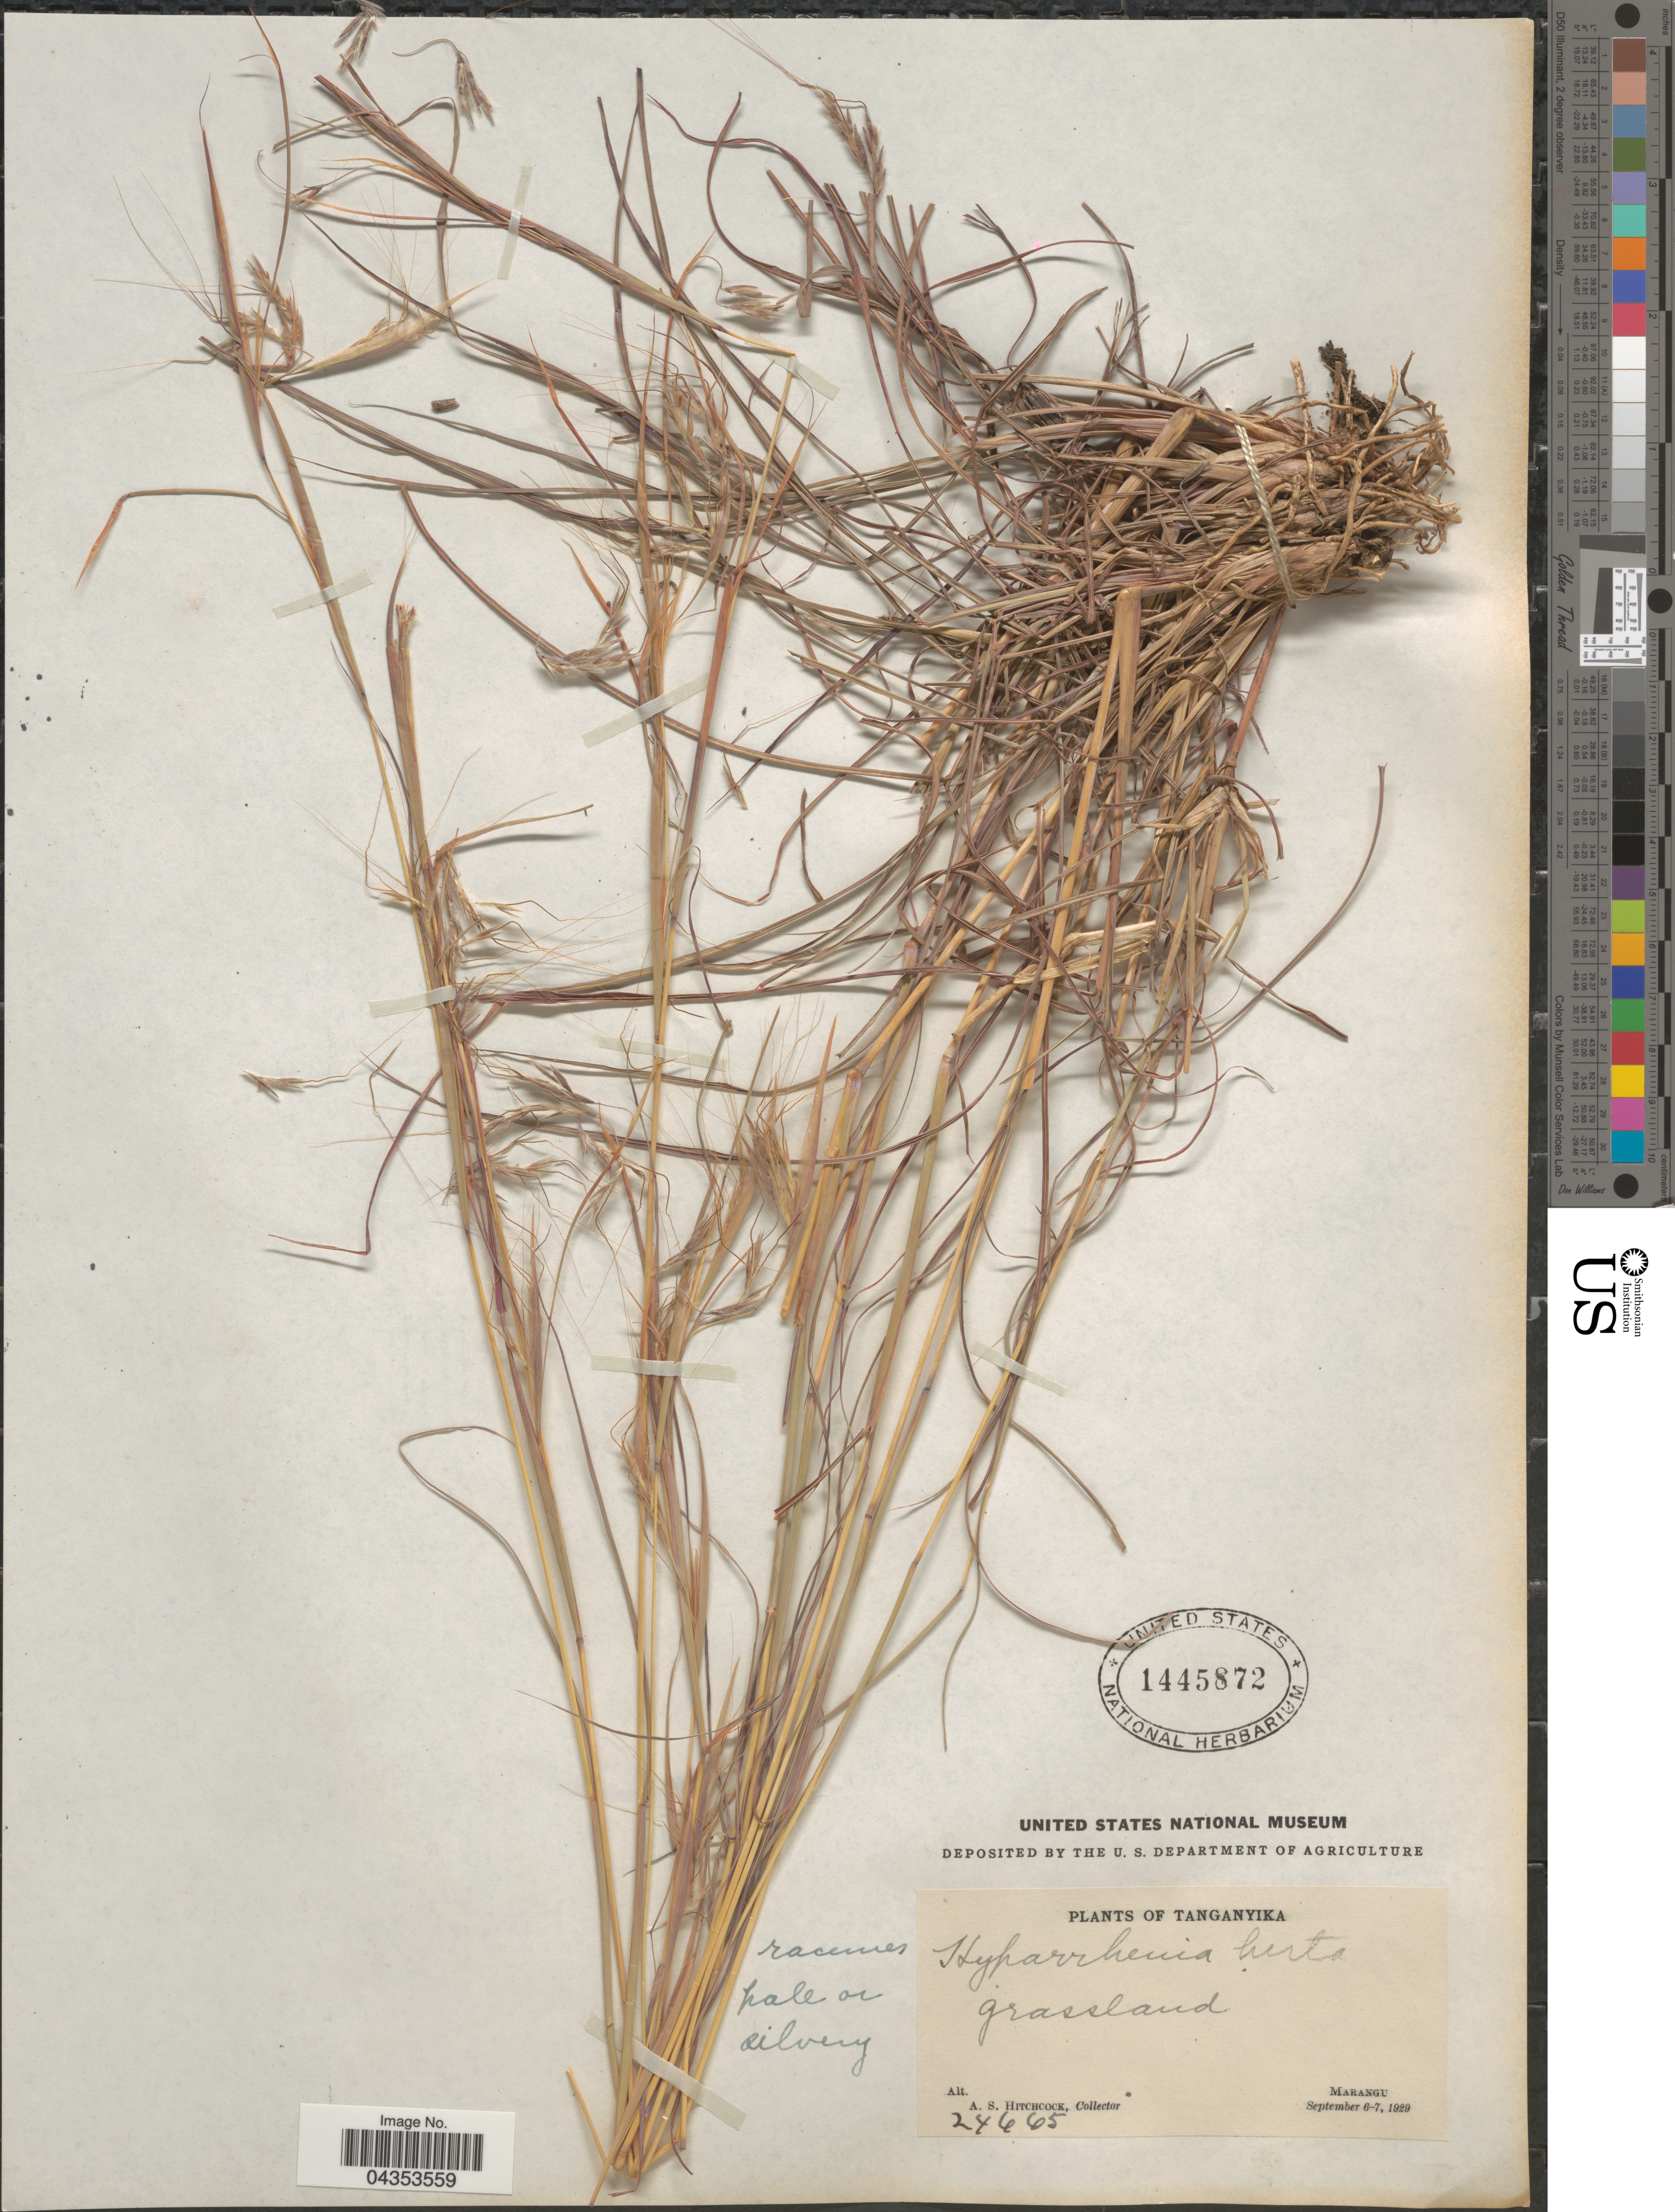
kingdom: Plantae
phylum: Tracheophyta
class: Liliopsida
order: Poales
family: Poaceae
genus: Hyparrhenia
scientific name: Hyparrhenia hirta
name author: (L.) Stapf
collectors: A. S. Hitchcock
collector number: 24665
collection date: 1929-09-06/1929-09-07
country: Tanzania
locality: Tanganyika. Grassland. Marangu.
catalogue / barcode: US 1445872